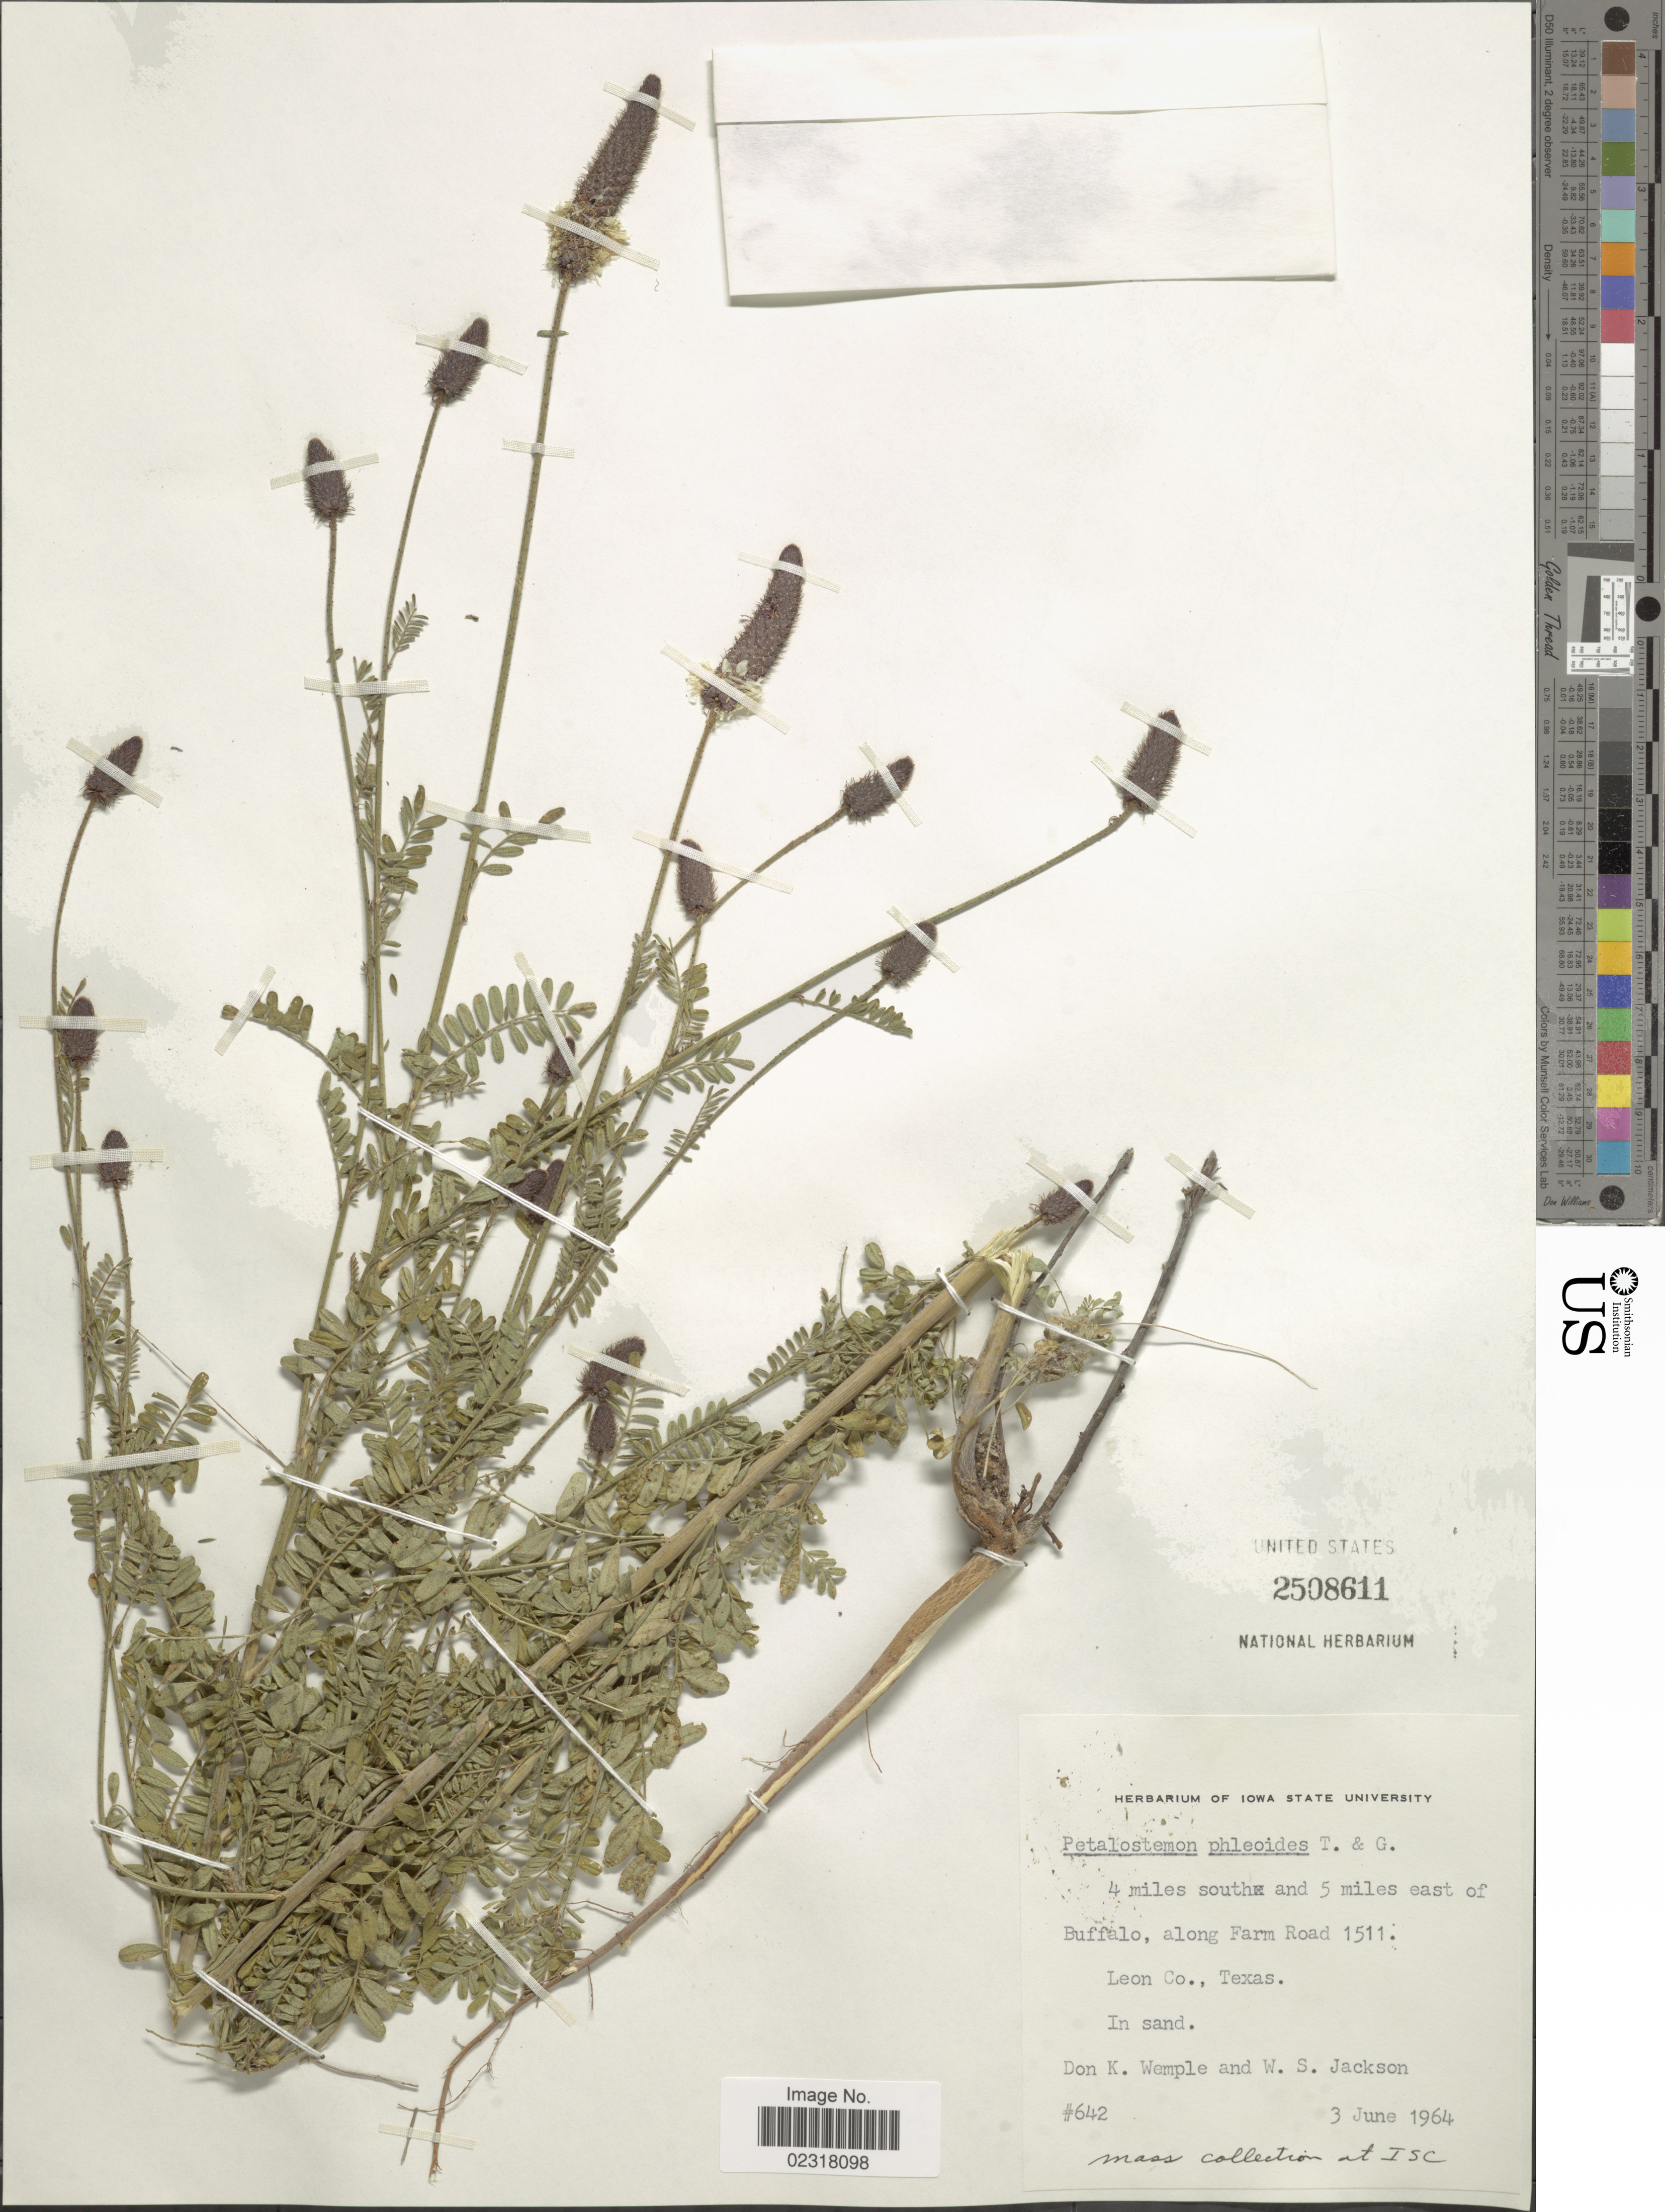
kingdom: Plantae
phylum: Tracheophyta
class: Magnoliopsida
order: Fabales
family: Fabaceae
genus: Dalea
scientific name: Dalea phleoides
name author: (Torr. & A. Gray) Shinners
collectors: D. Wemple & W. Jackson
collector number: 642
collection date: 1964-06-03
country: United States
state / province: Texas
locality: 4 miles south and 5 miles east of Buffalo, along Farm Road 1511, Leon Co.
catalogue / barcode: US 2508611